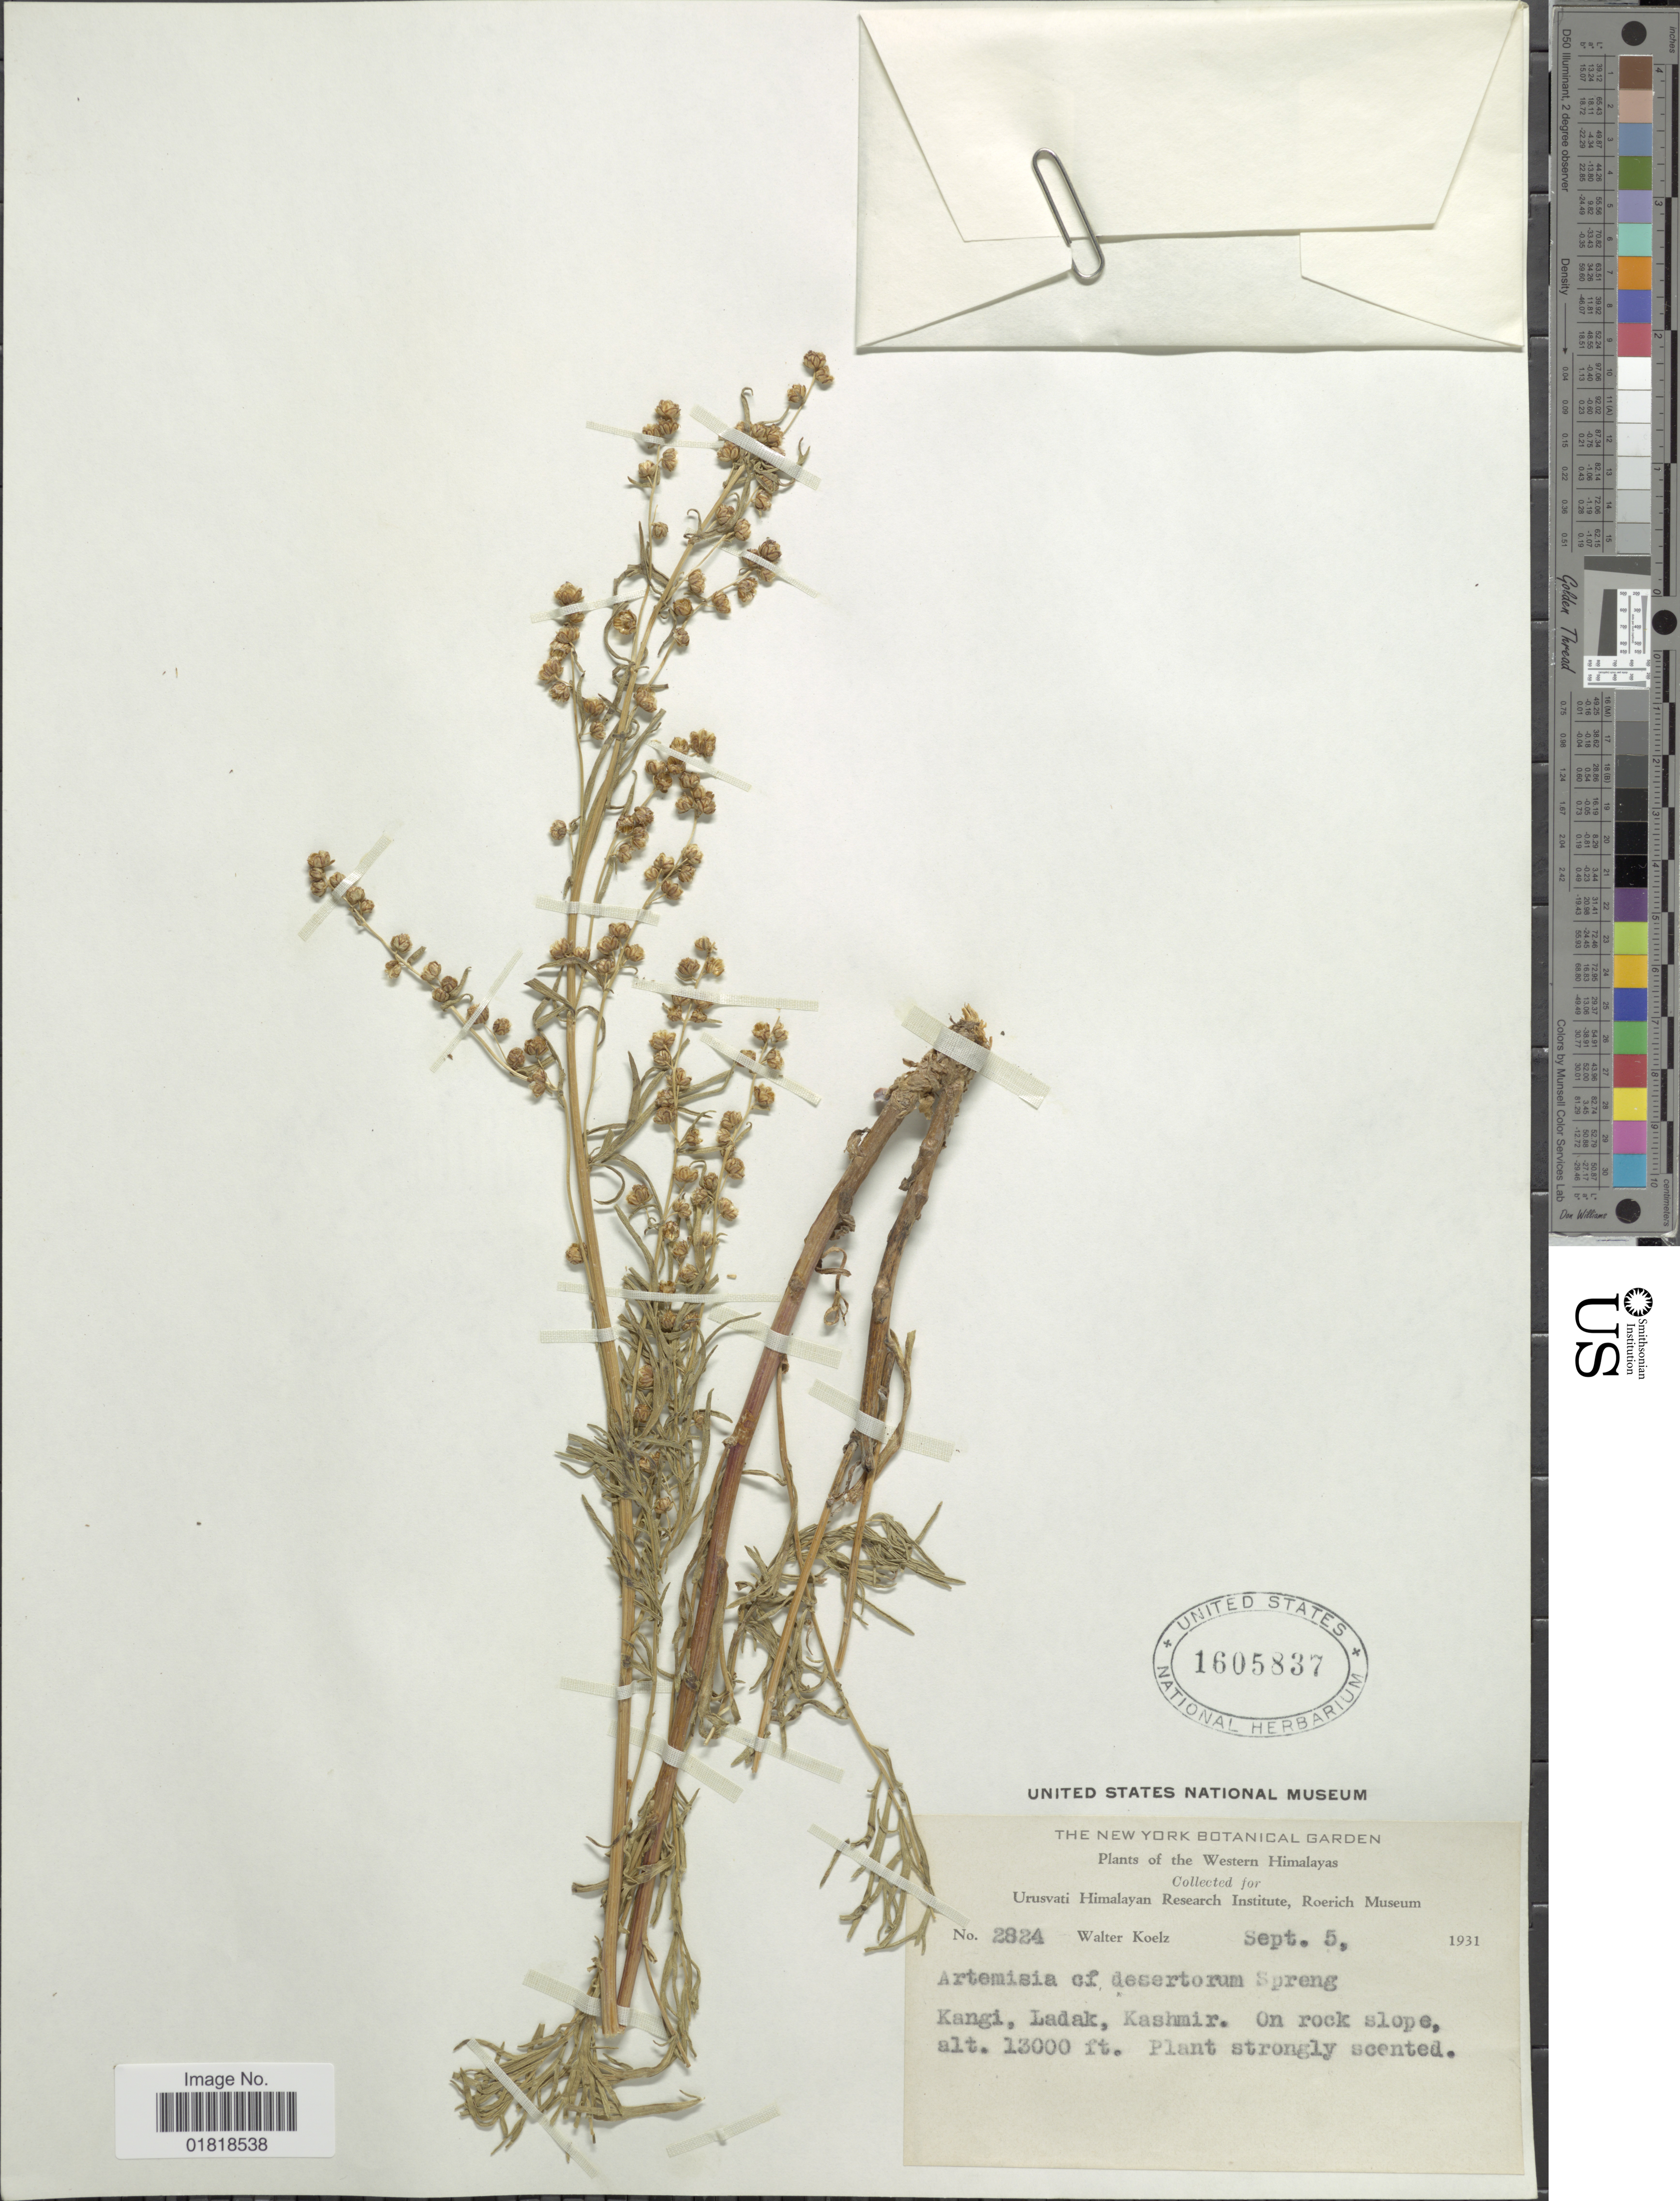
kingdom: Plantae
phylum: Tracheophyta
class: Magnoliopsida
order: Asterales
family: Asteraceae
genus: Artemisia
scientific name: Artemisia desertorum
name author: Spreng.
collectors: W. N. Koelz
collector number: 2824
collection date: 1931-09-05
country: India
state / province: Ladakh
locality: Western Himalaya, Kangi, Ladak, Kashmir, on rock slope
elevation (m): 3962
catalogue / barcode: US 1605837